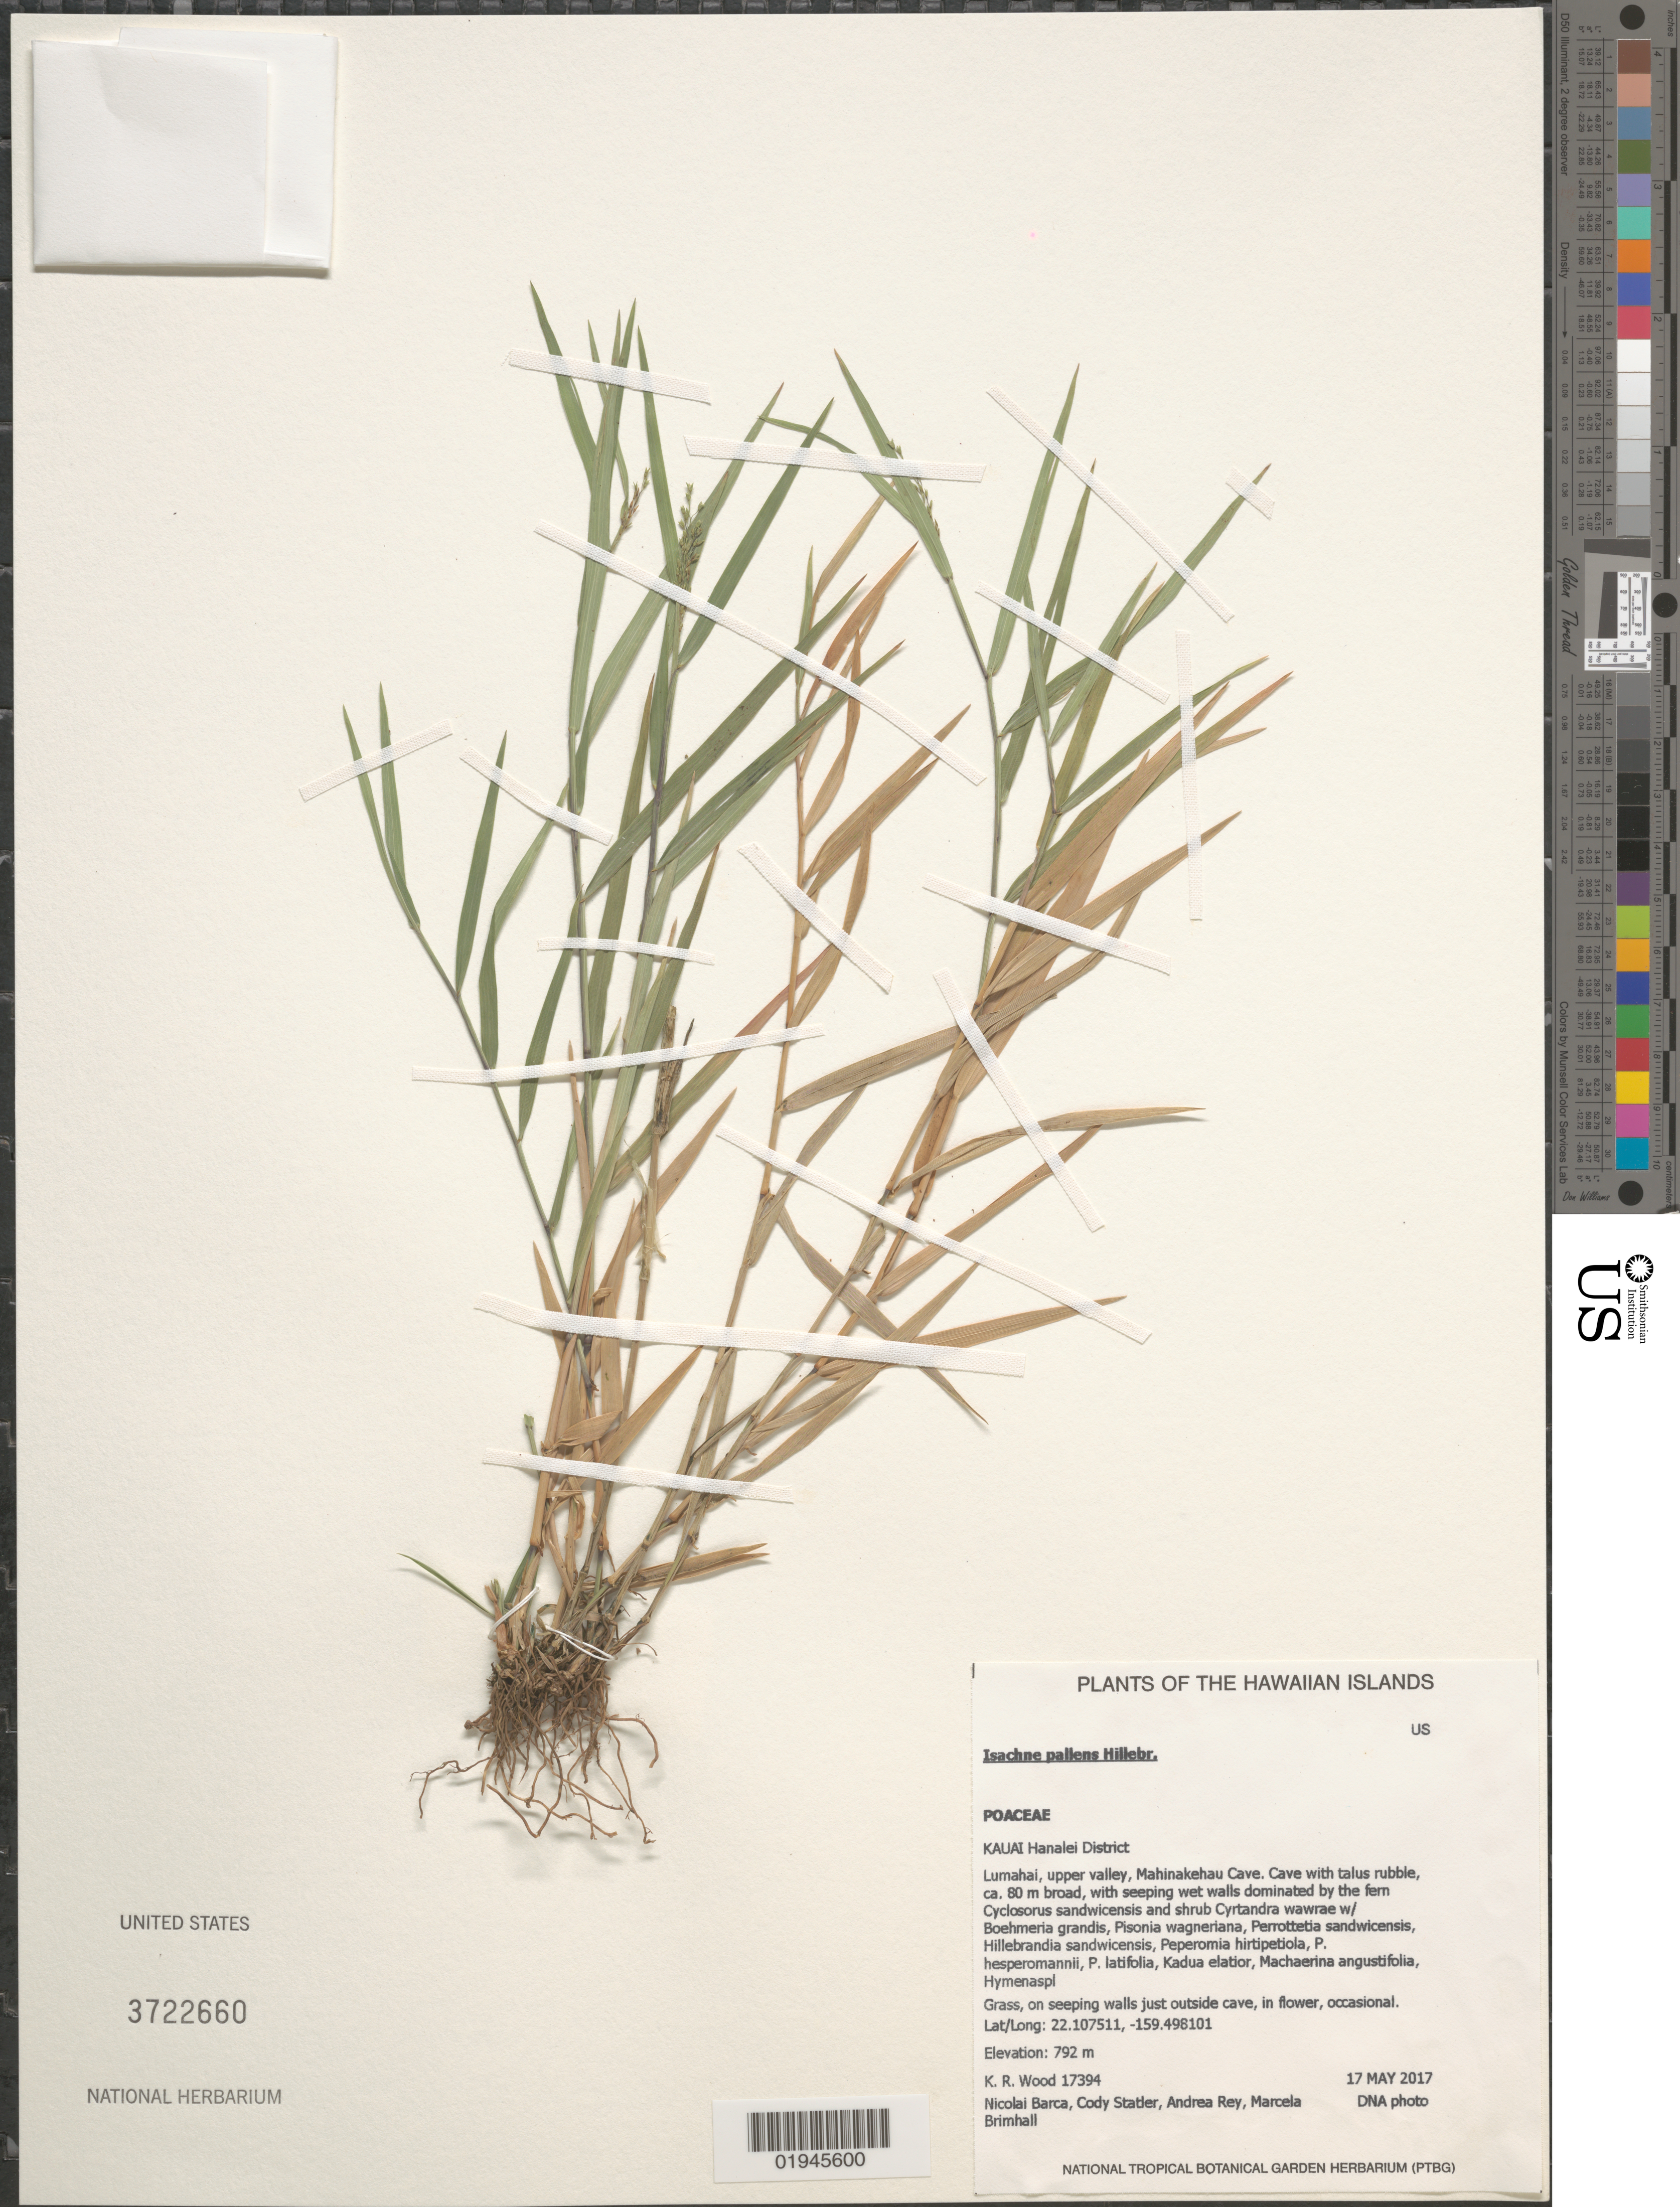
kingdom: Plantae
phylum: Tracheophyta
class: Liliopsida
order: Poales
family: Poaceae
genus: Isachne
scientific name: Isachne pallens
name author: Hillebr.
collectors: K. R. Wood, N. Barca, C. Statler, A. Rey & M. Brimhall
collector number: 17394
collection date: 2017-05-17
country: United States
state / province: Hawaii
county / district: Kauai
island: Kaua'i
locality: Hanalei District, Lumahai, upper valley, Mahinakehau Cave.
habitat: Cave with seeping wet walls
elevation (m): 792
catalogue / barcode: US 3722660